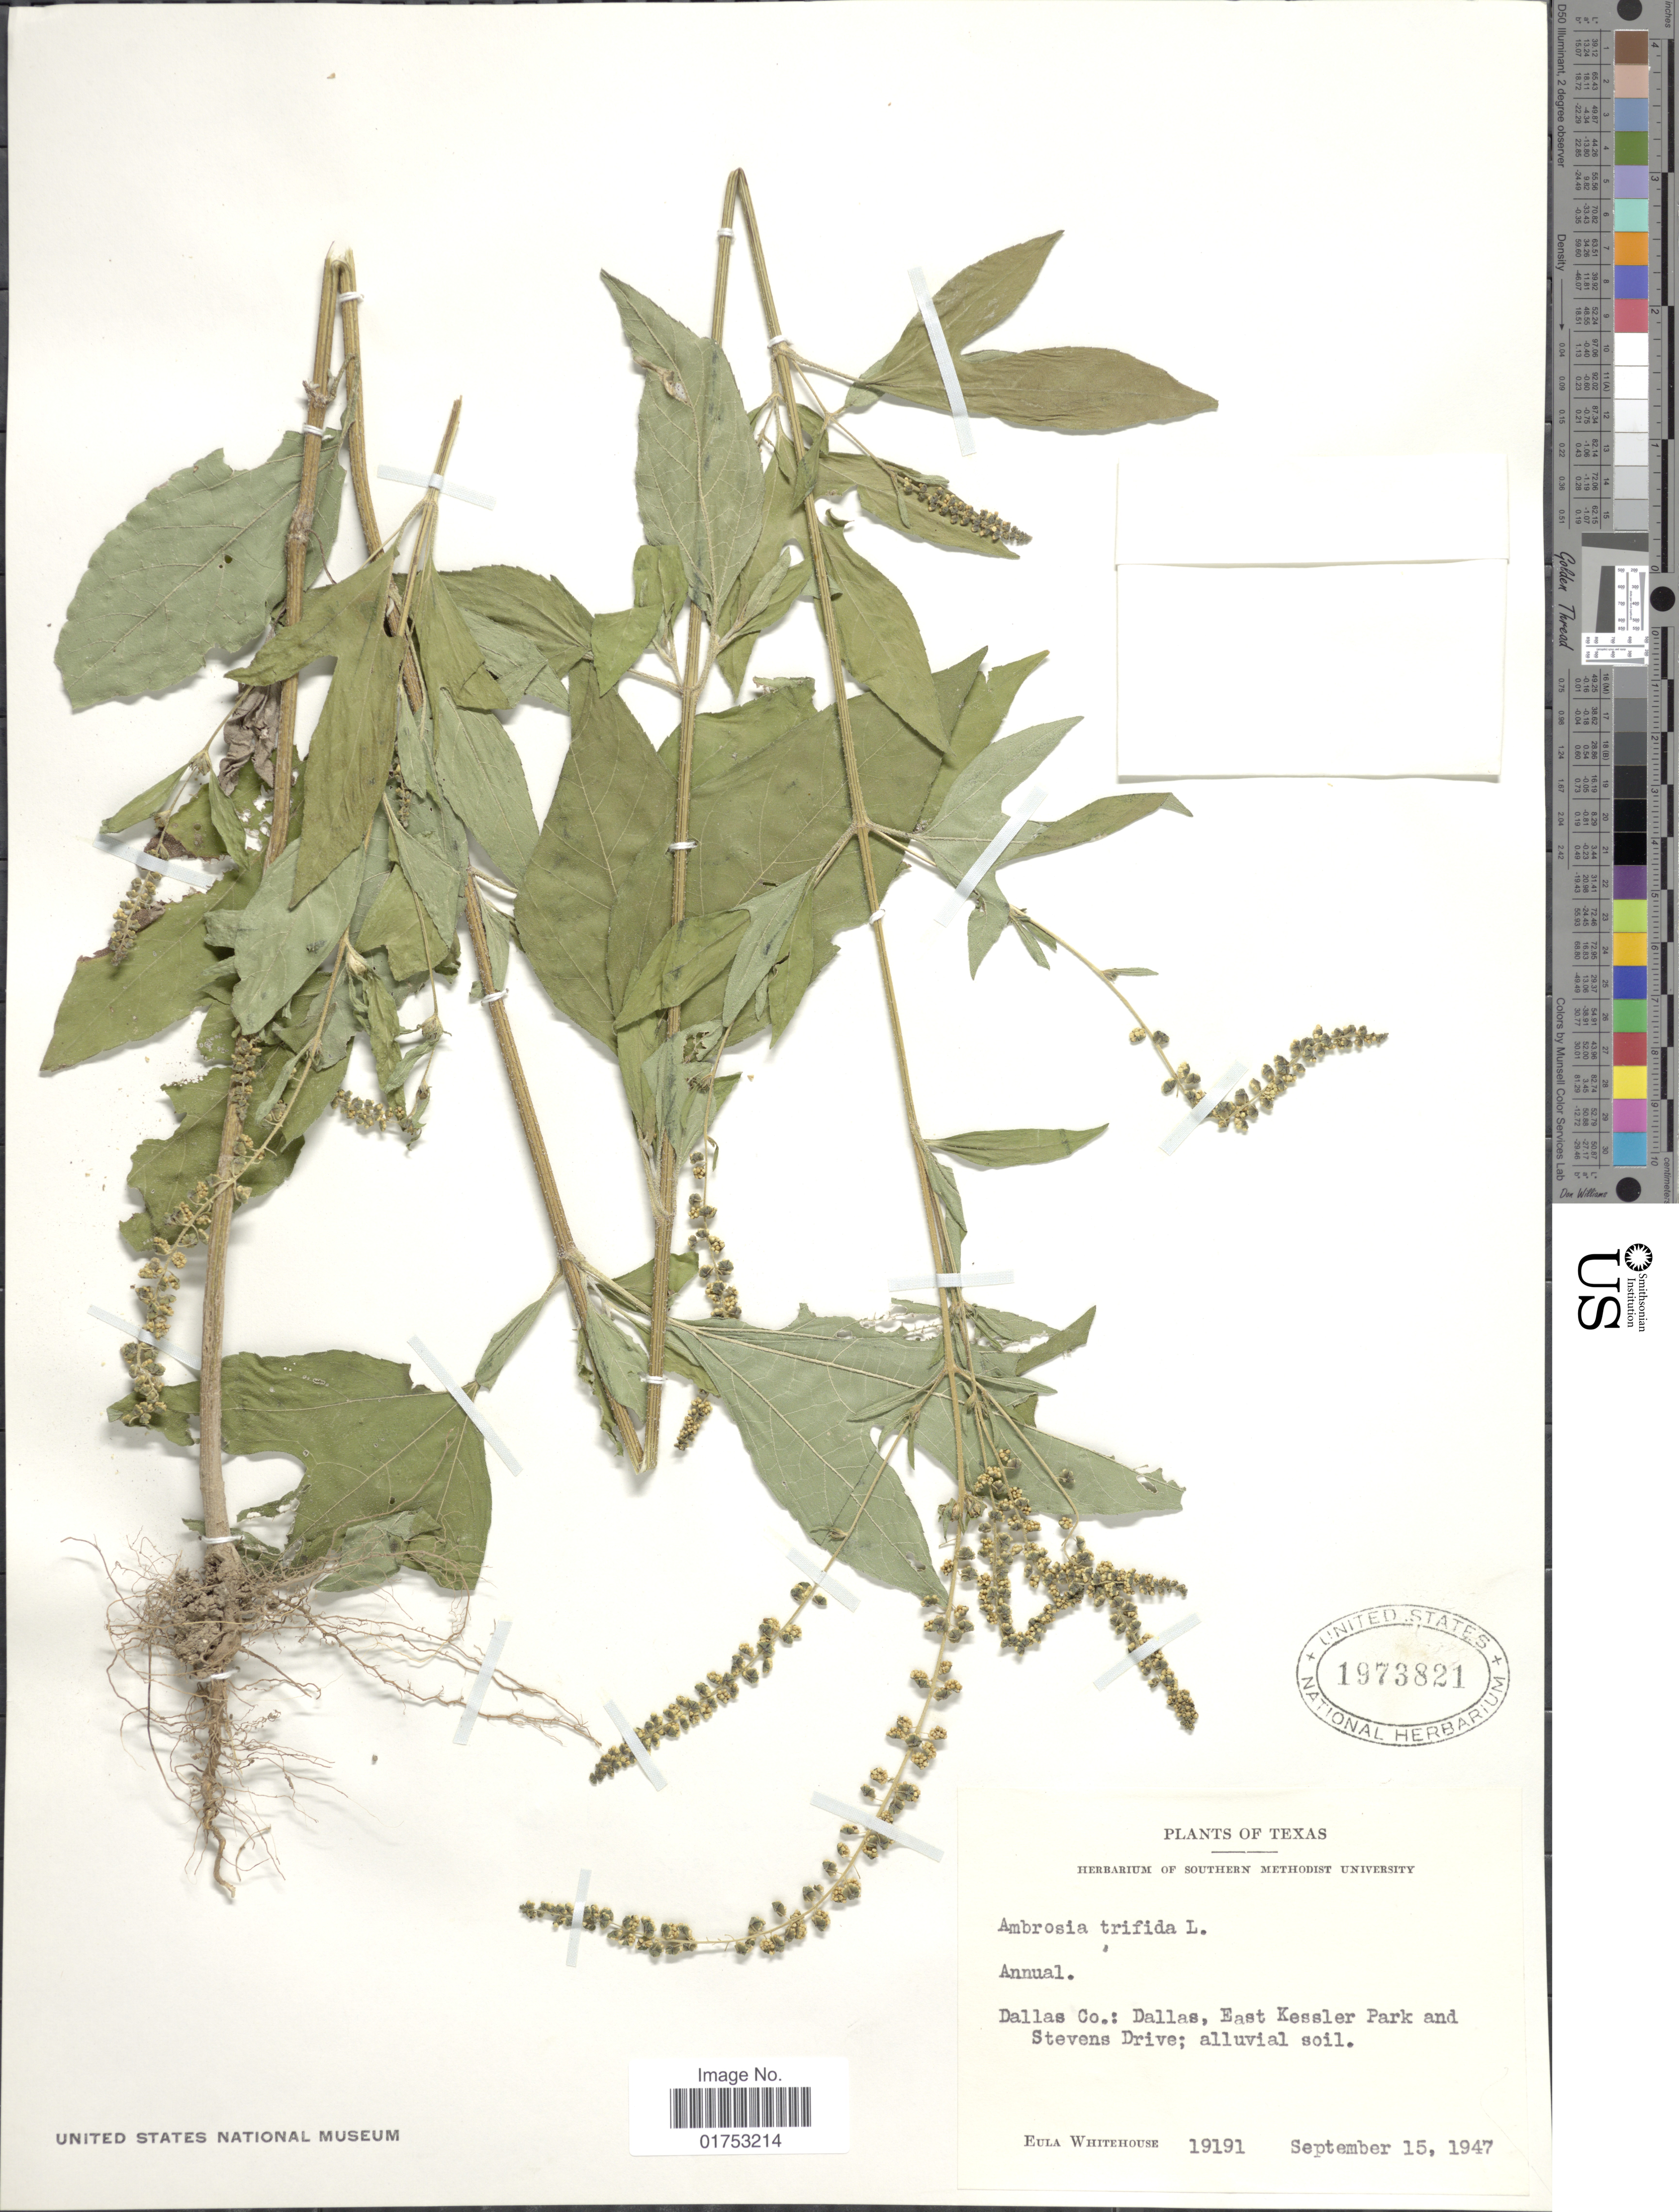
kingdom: Plantae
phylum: Tracheophyta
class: Magnoliopsida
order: Asterales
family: Asteraceae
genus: Ambrosia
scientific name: Ambrosia aptera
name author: (DC.) DC.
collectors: E. Whitehouse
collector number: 19191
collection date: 1947-09-15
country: United States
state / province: Texas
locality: Dallas Co., Dallas, East Kessler Park and Stevens Drive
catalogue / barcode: US 1973821